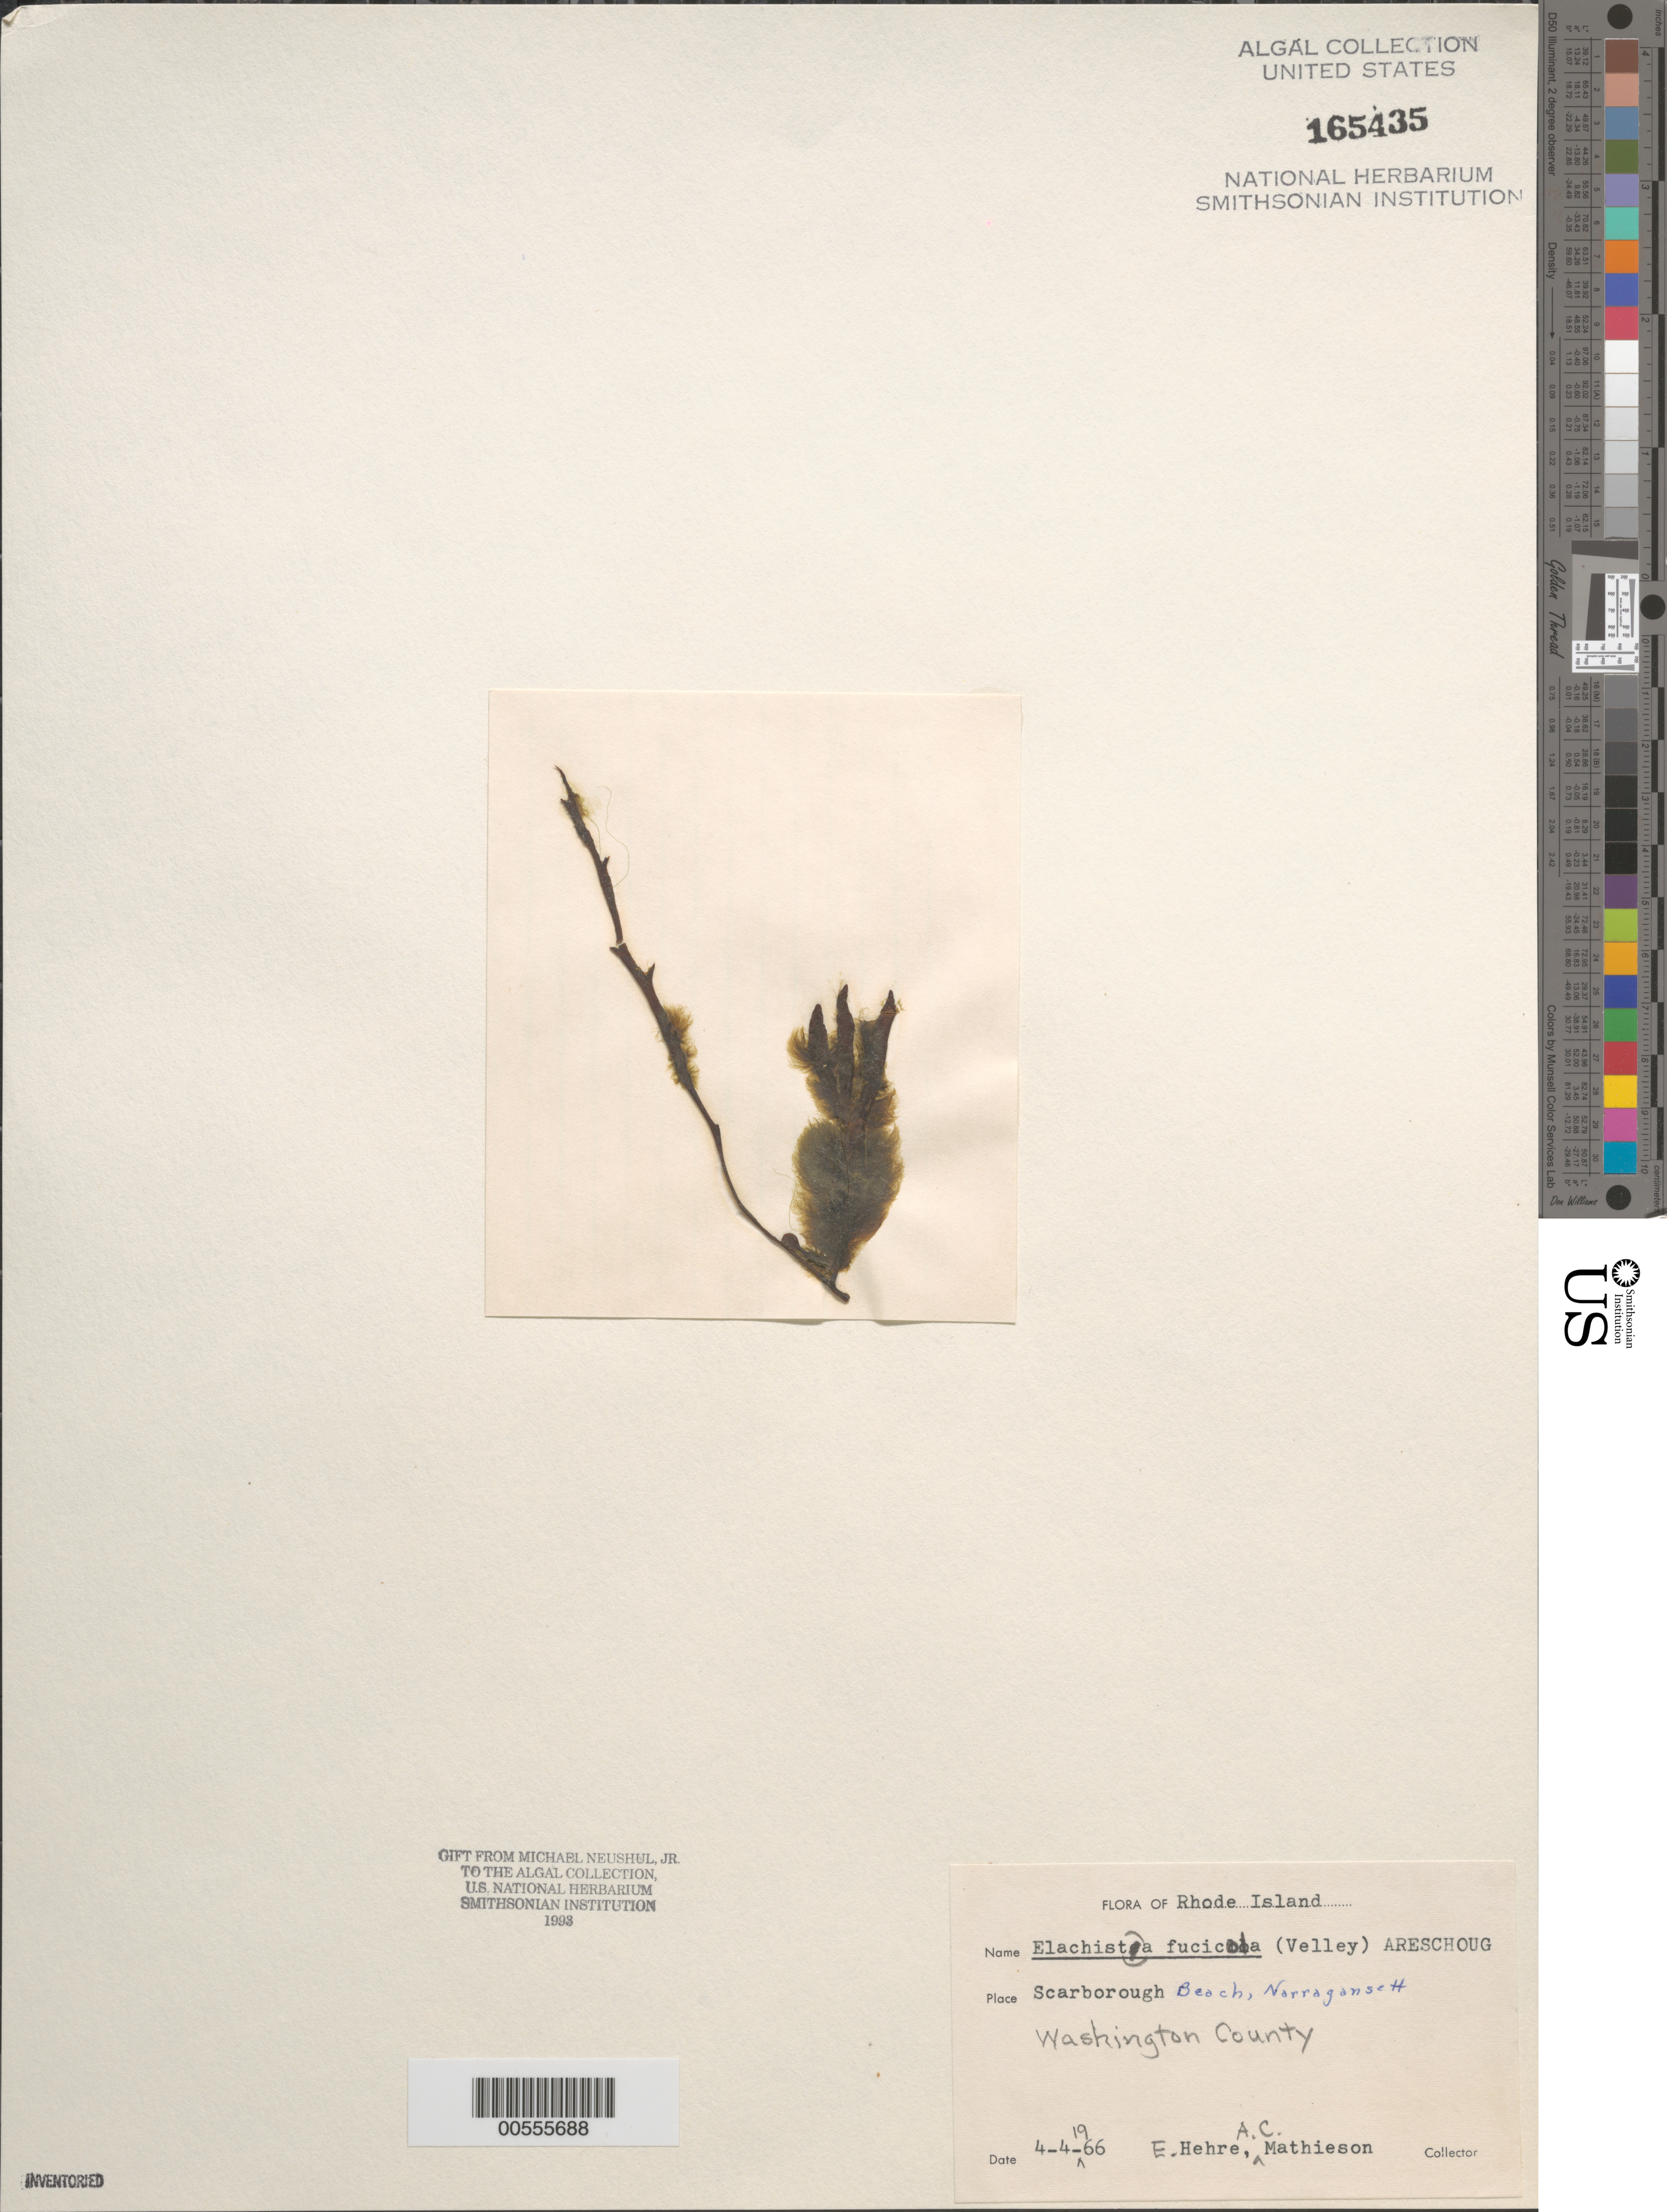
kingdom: Chromista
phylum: Ochrophyta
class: Phaeophyceae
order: Ectocarpales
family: Chordariaceae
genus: Elachista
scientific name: Elachista fucicola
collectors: E. Hehre & A. C. Mathieson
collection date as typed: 04 Apr 1966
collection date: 1966-04-04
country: United States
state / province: Rhode Island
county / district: Washington County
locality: Scarborough Beach, Narragansett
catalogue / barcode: US 165435